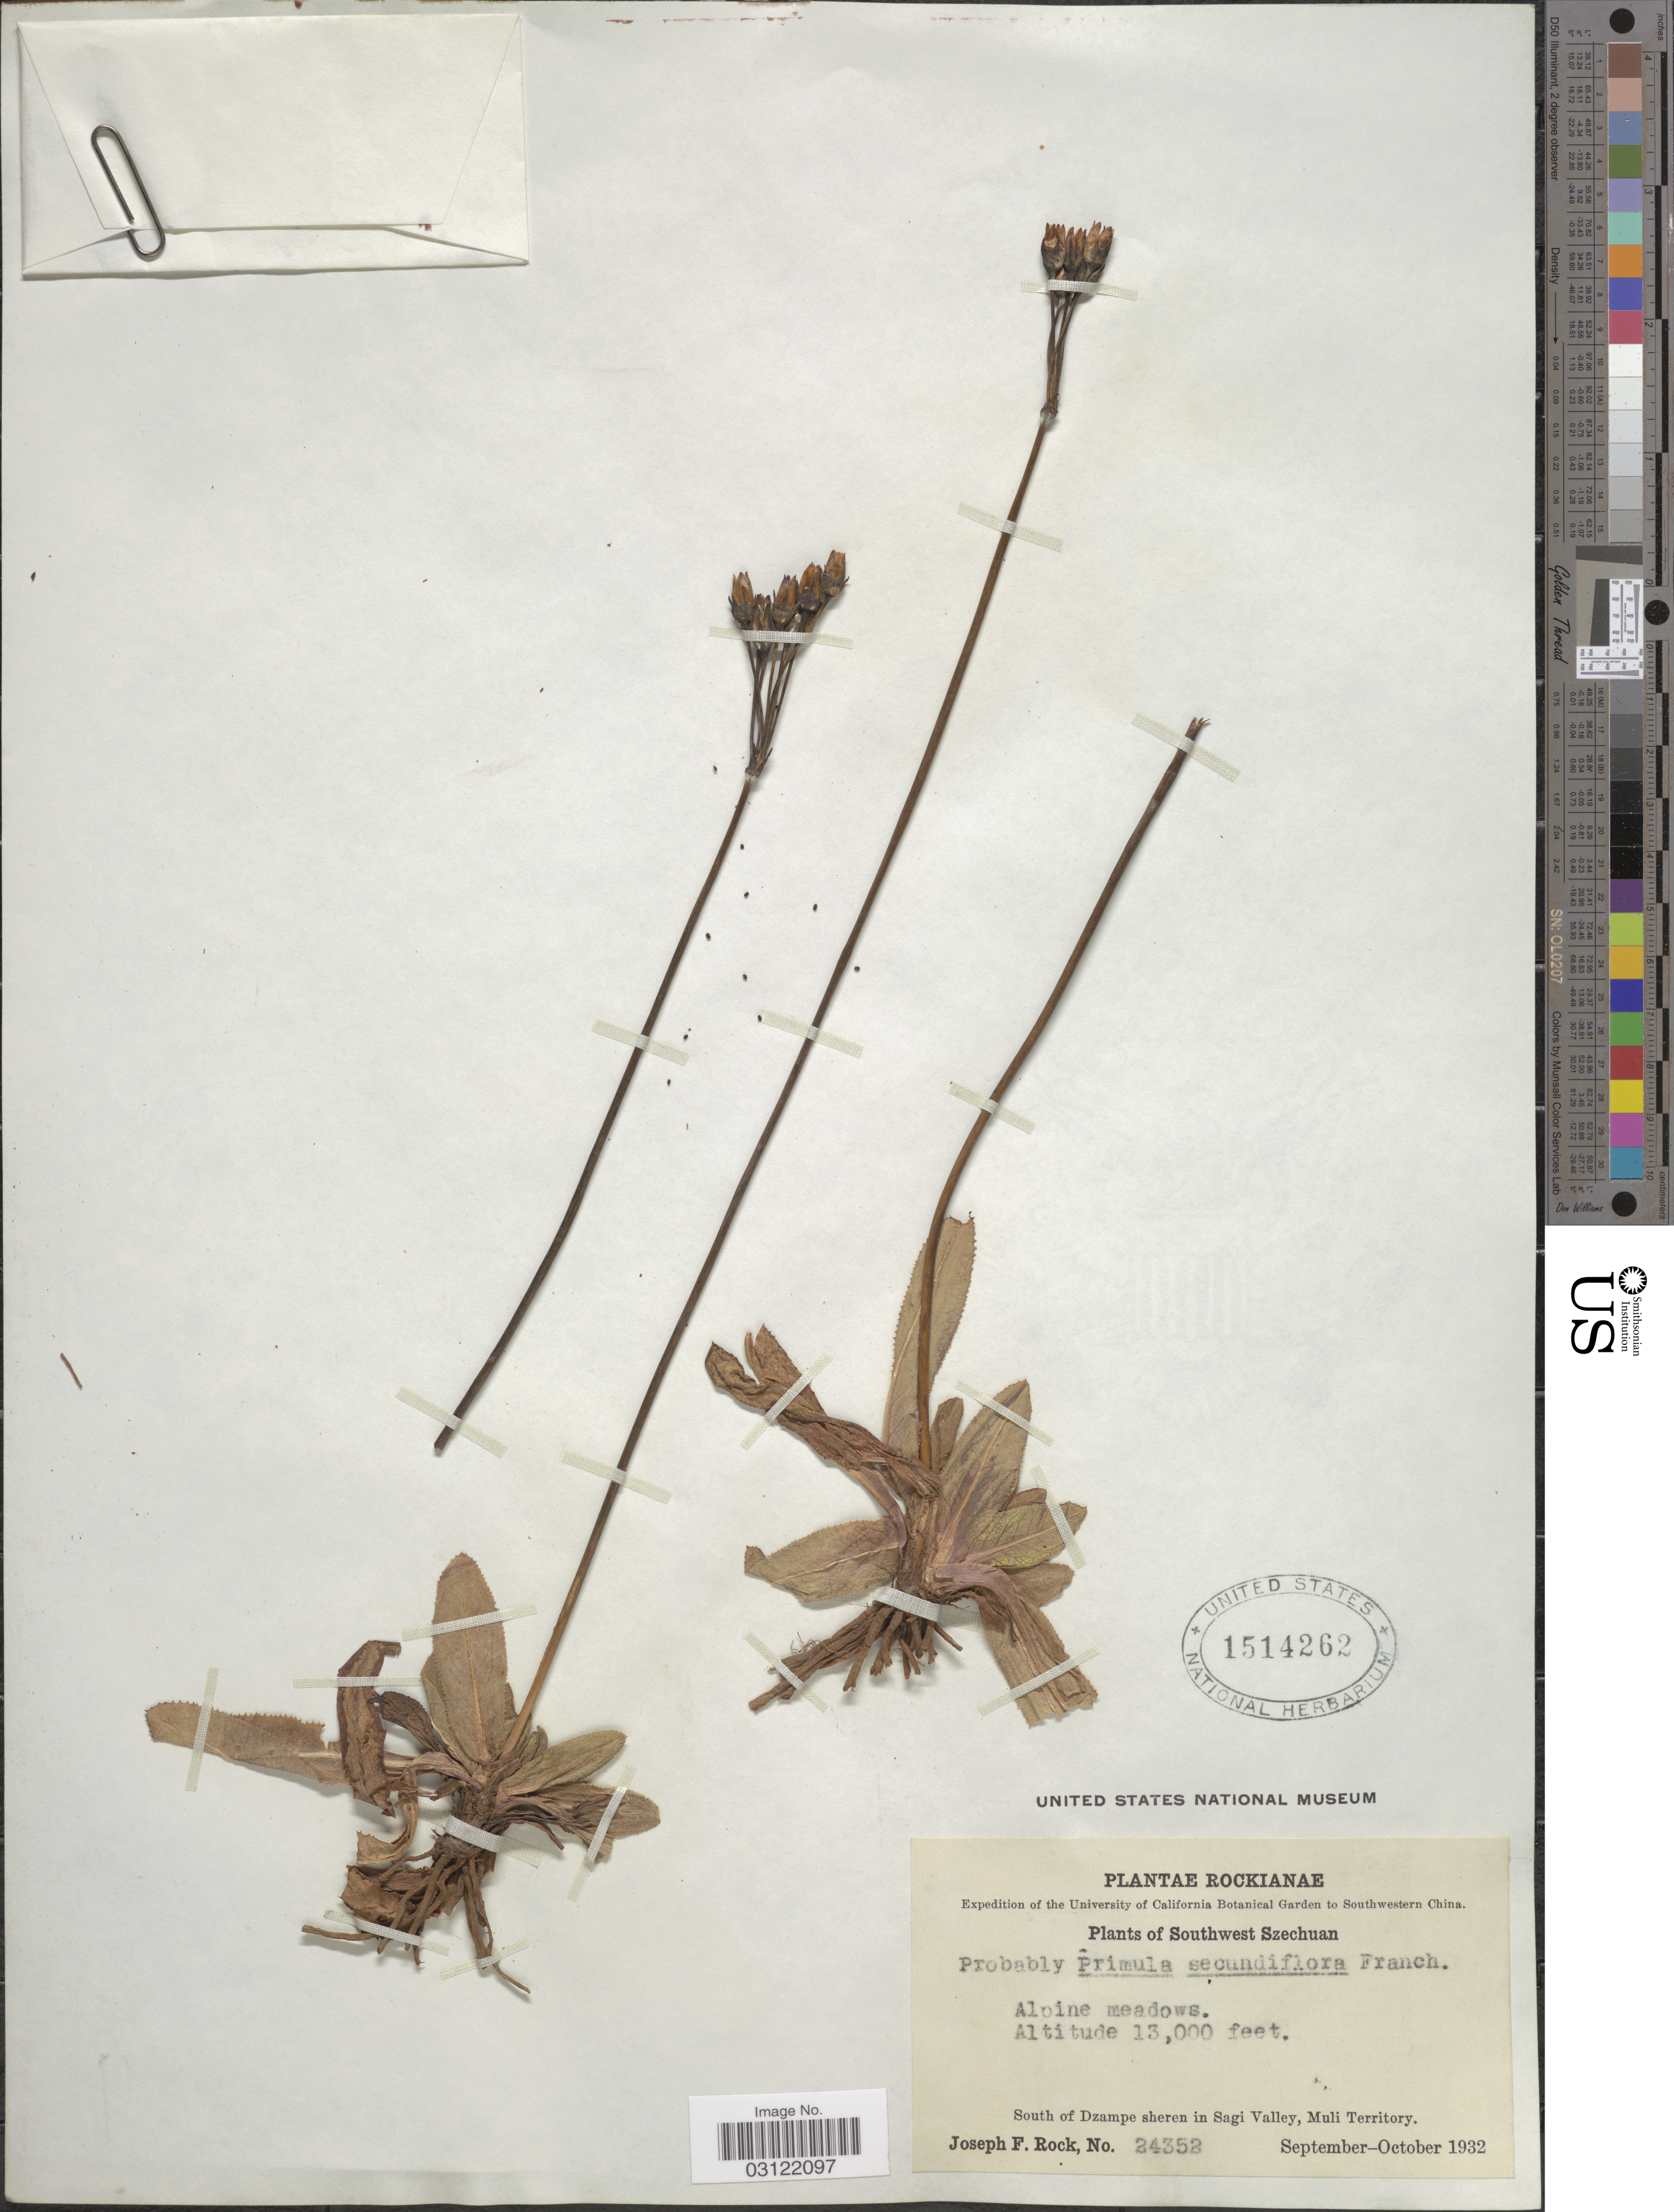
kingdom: Plantae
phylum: Tracheophyta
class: Magnoliopsida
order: Ericales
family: Primulaceae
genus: Primula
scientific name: Primula secundiflora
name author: Franch.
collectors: J. F. Rock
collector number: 24352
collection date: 1932-09/1932-10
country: China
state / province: Sichuan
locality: Southwestern China. Southwest Szechuan, South of Dzampe sheren in Sagi Valley, Muli Territory.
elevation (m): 3962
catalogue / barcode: US 1514262